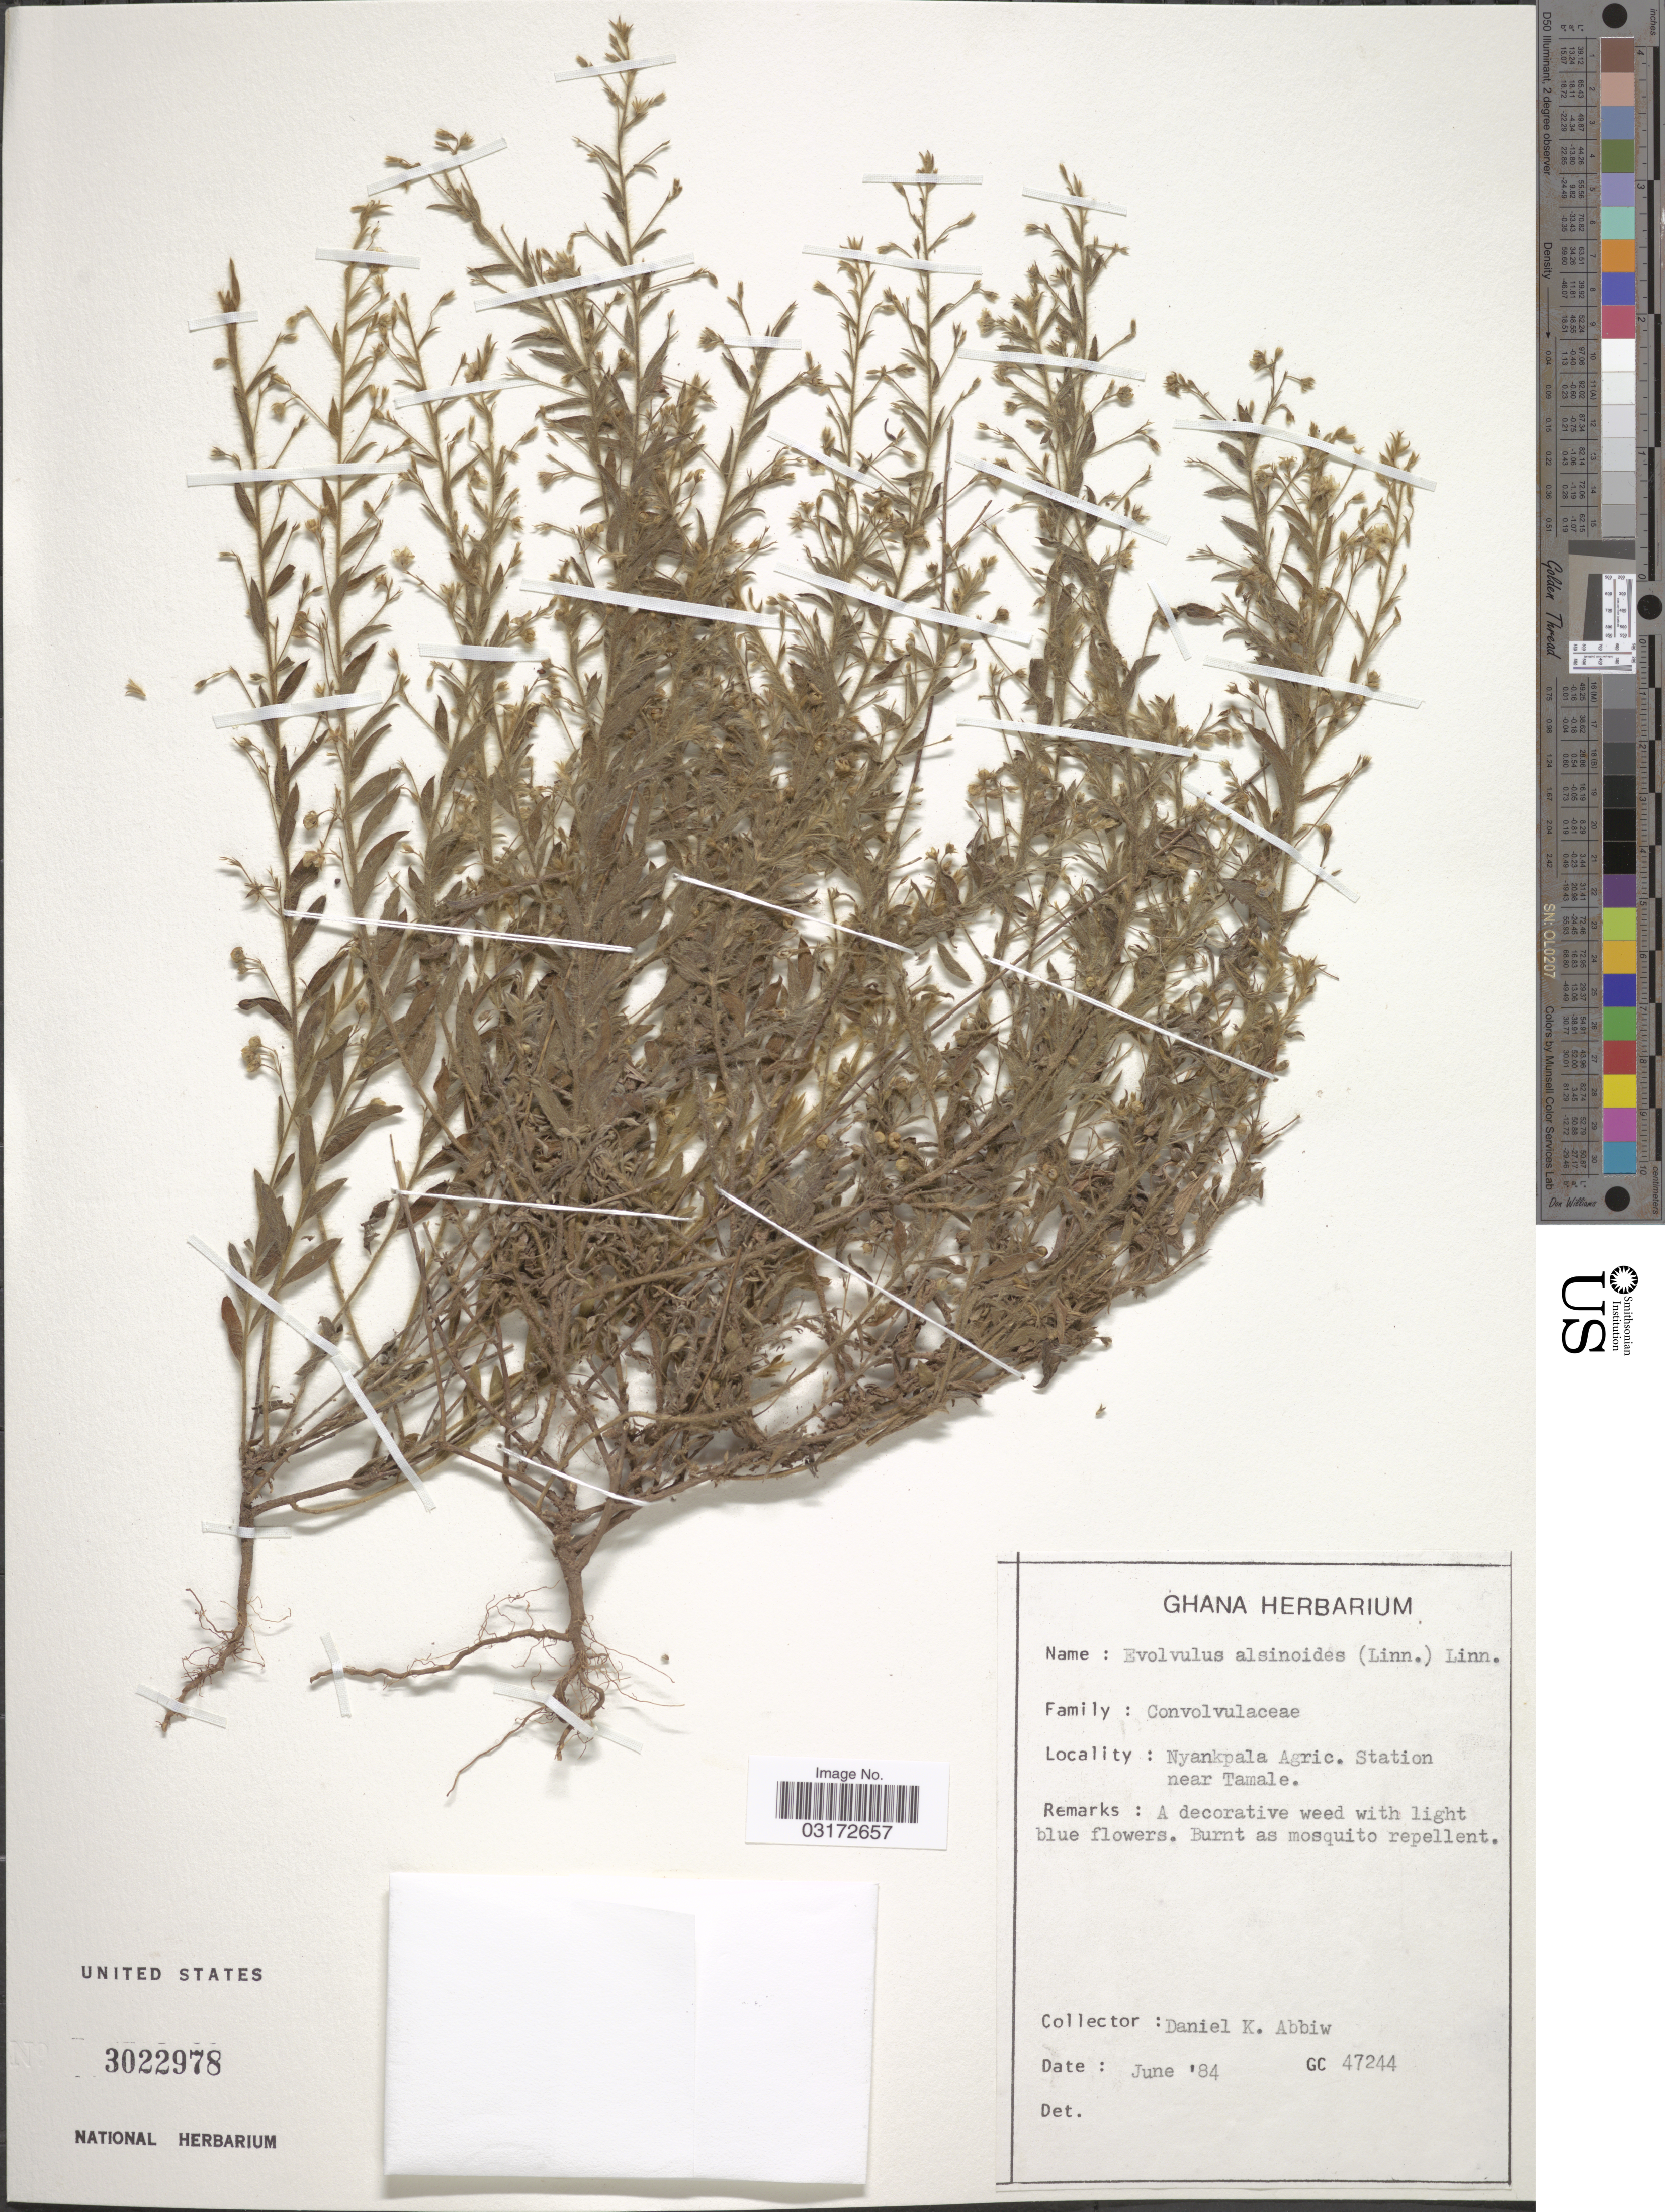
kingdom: Plantae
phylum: Tracheophyta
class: Magnoliopsida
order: Solanales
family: Convolvulaceae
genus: Evolvulus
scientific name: Evolvulus alsinoides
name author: (L.) L.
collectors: D. K. Abbiw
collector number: GC47244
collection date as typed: Transcribed d/m/y: /6/84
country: Ghana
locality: Nyankpala Agric. Station near Tamale.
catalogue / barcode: US 3022978